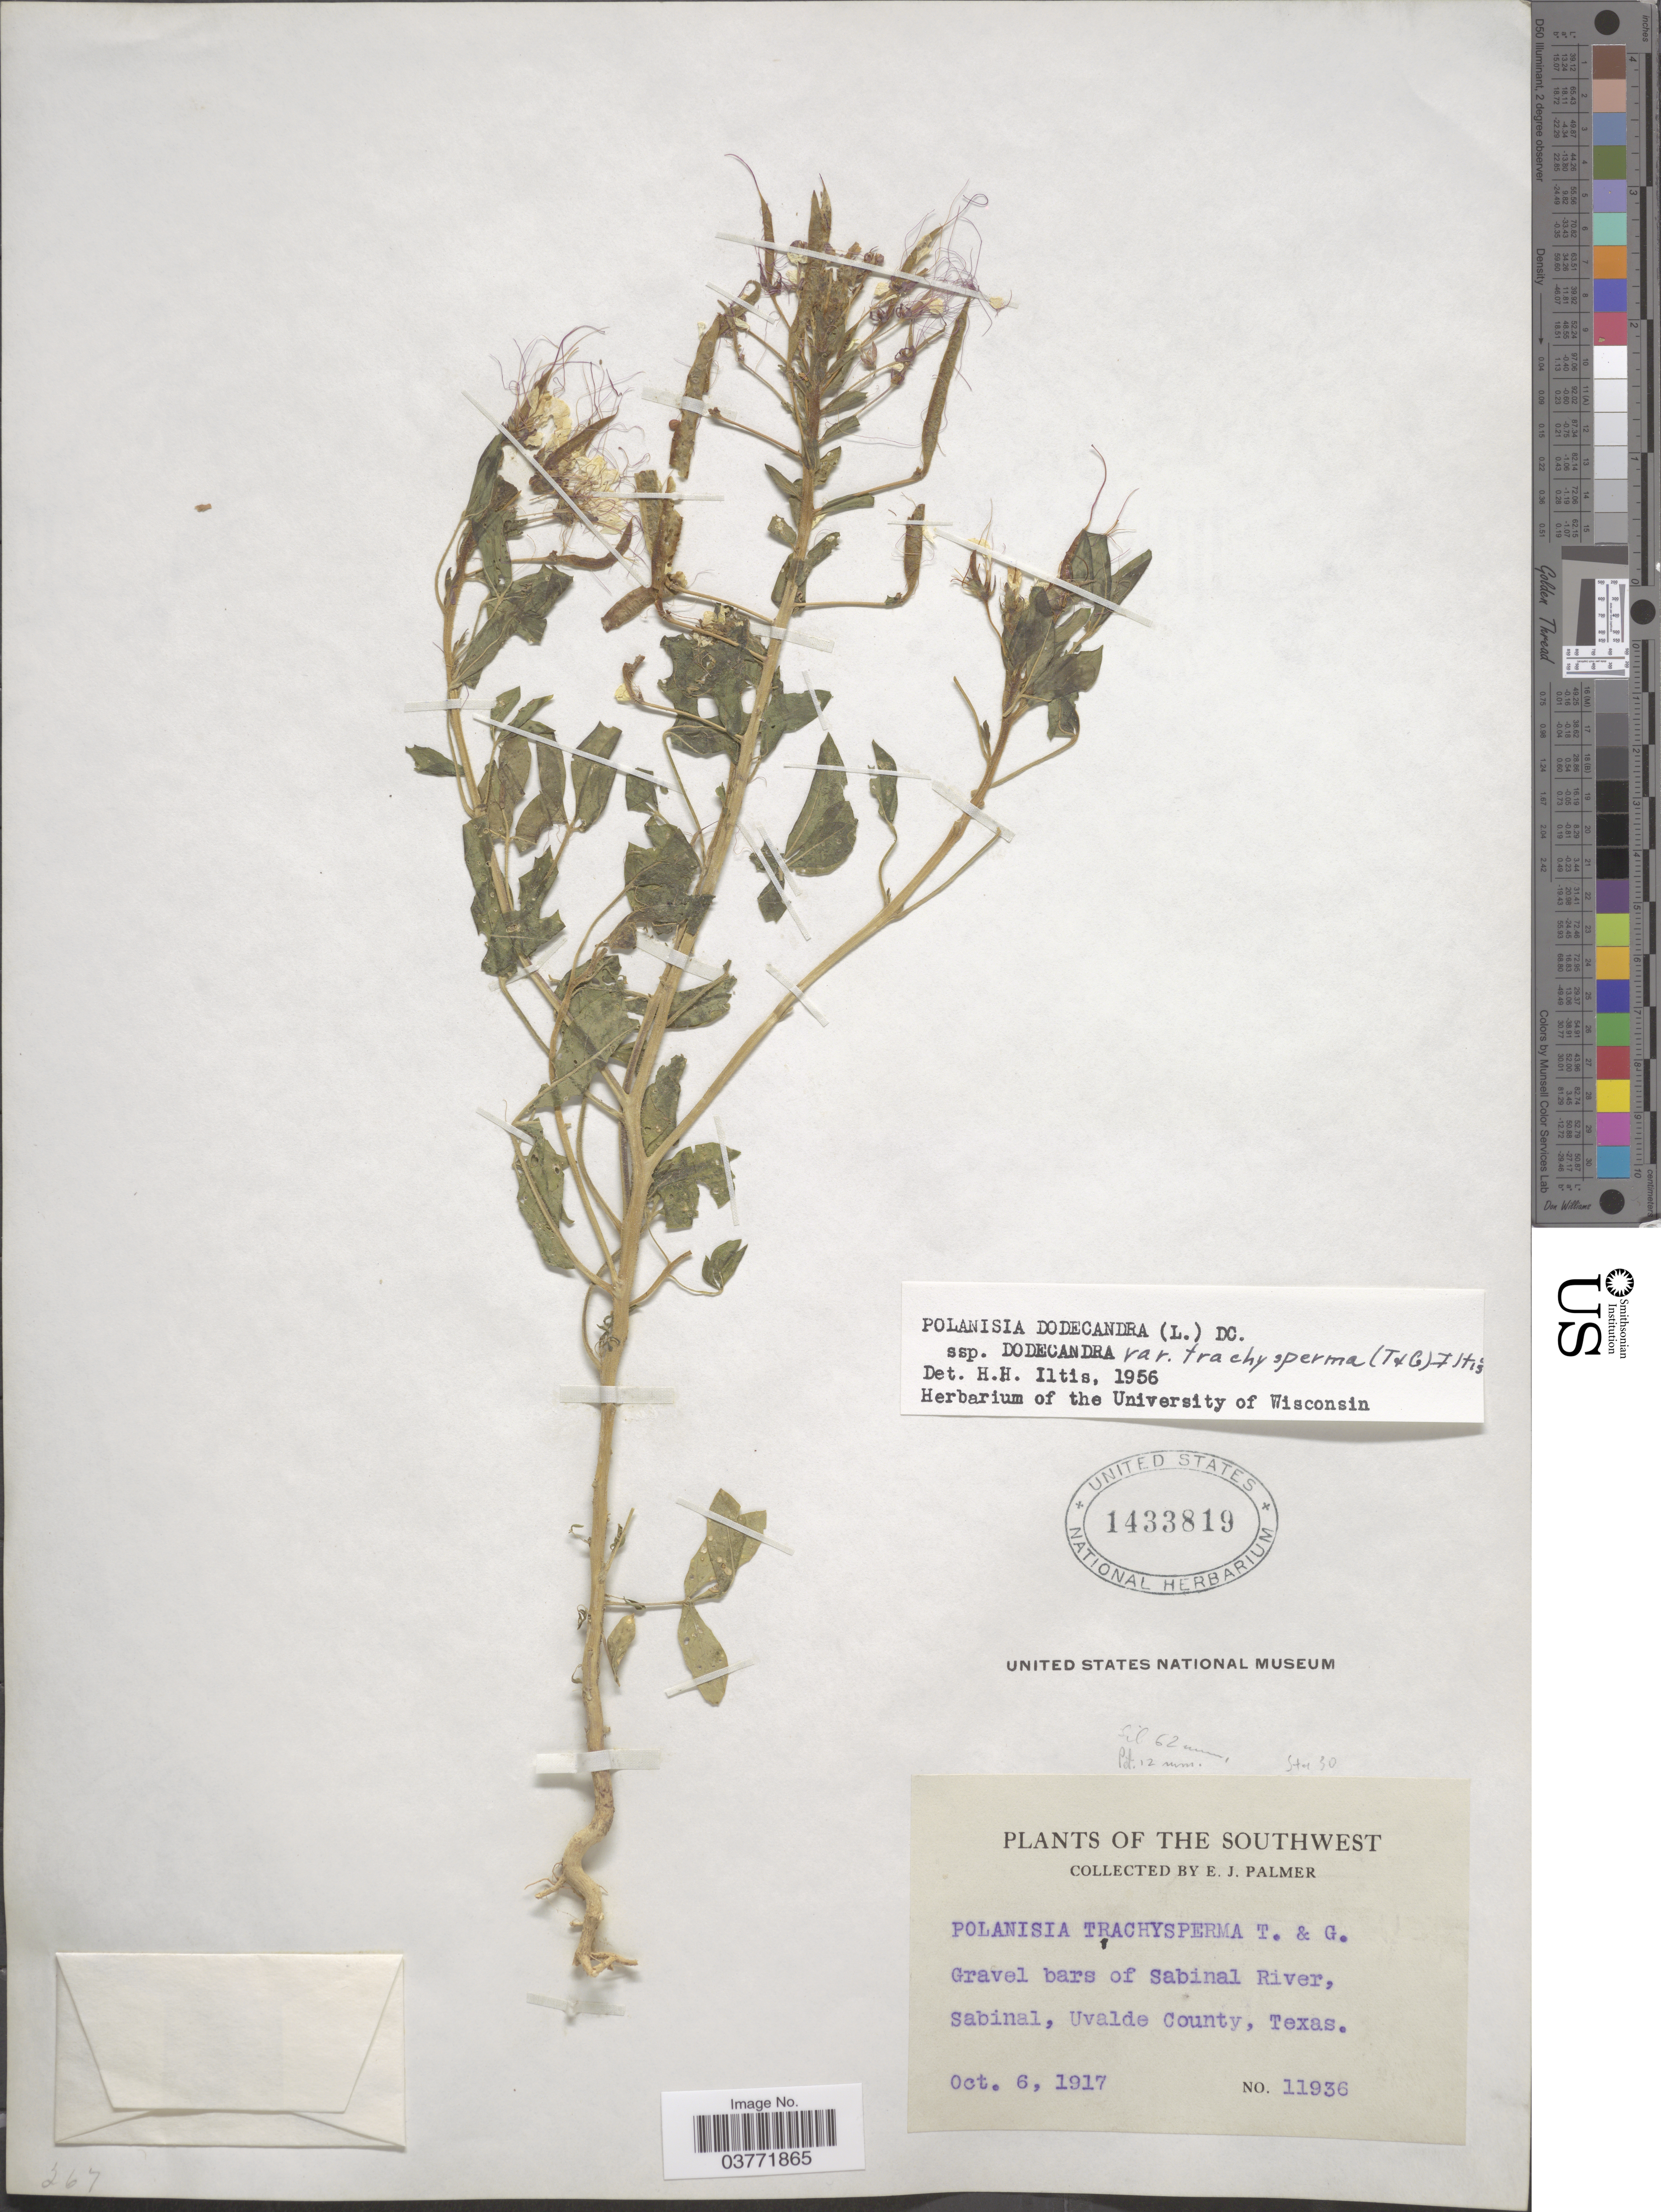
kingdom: Plantae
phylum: Tracheophyta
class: Magnoliopsida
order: Brassicales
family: Cleomaceae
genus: Polanisia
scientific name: Polanisia trachysperma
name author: Torr. & A. Gray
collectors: E. J. Palmer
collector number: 11936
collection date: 1917-10-06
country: United States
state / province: Texas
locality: The Southwest. Gravel bars of Sabinal River, Sabinal, Uvalde County.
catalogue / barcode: US 1433819